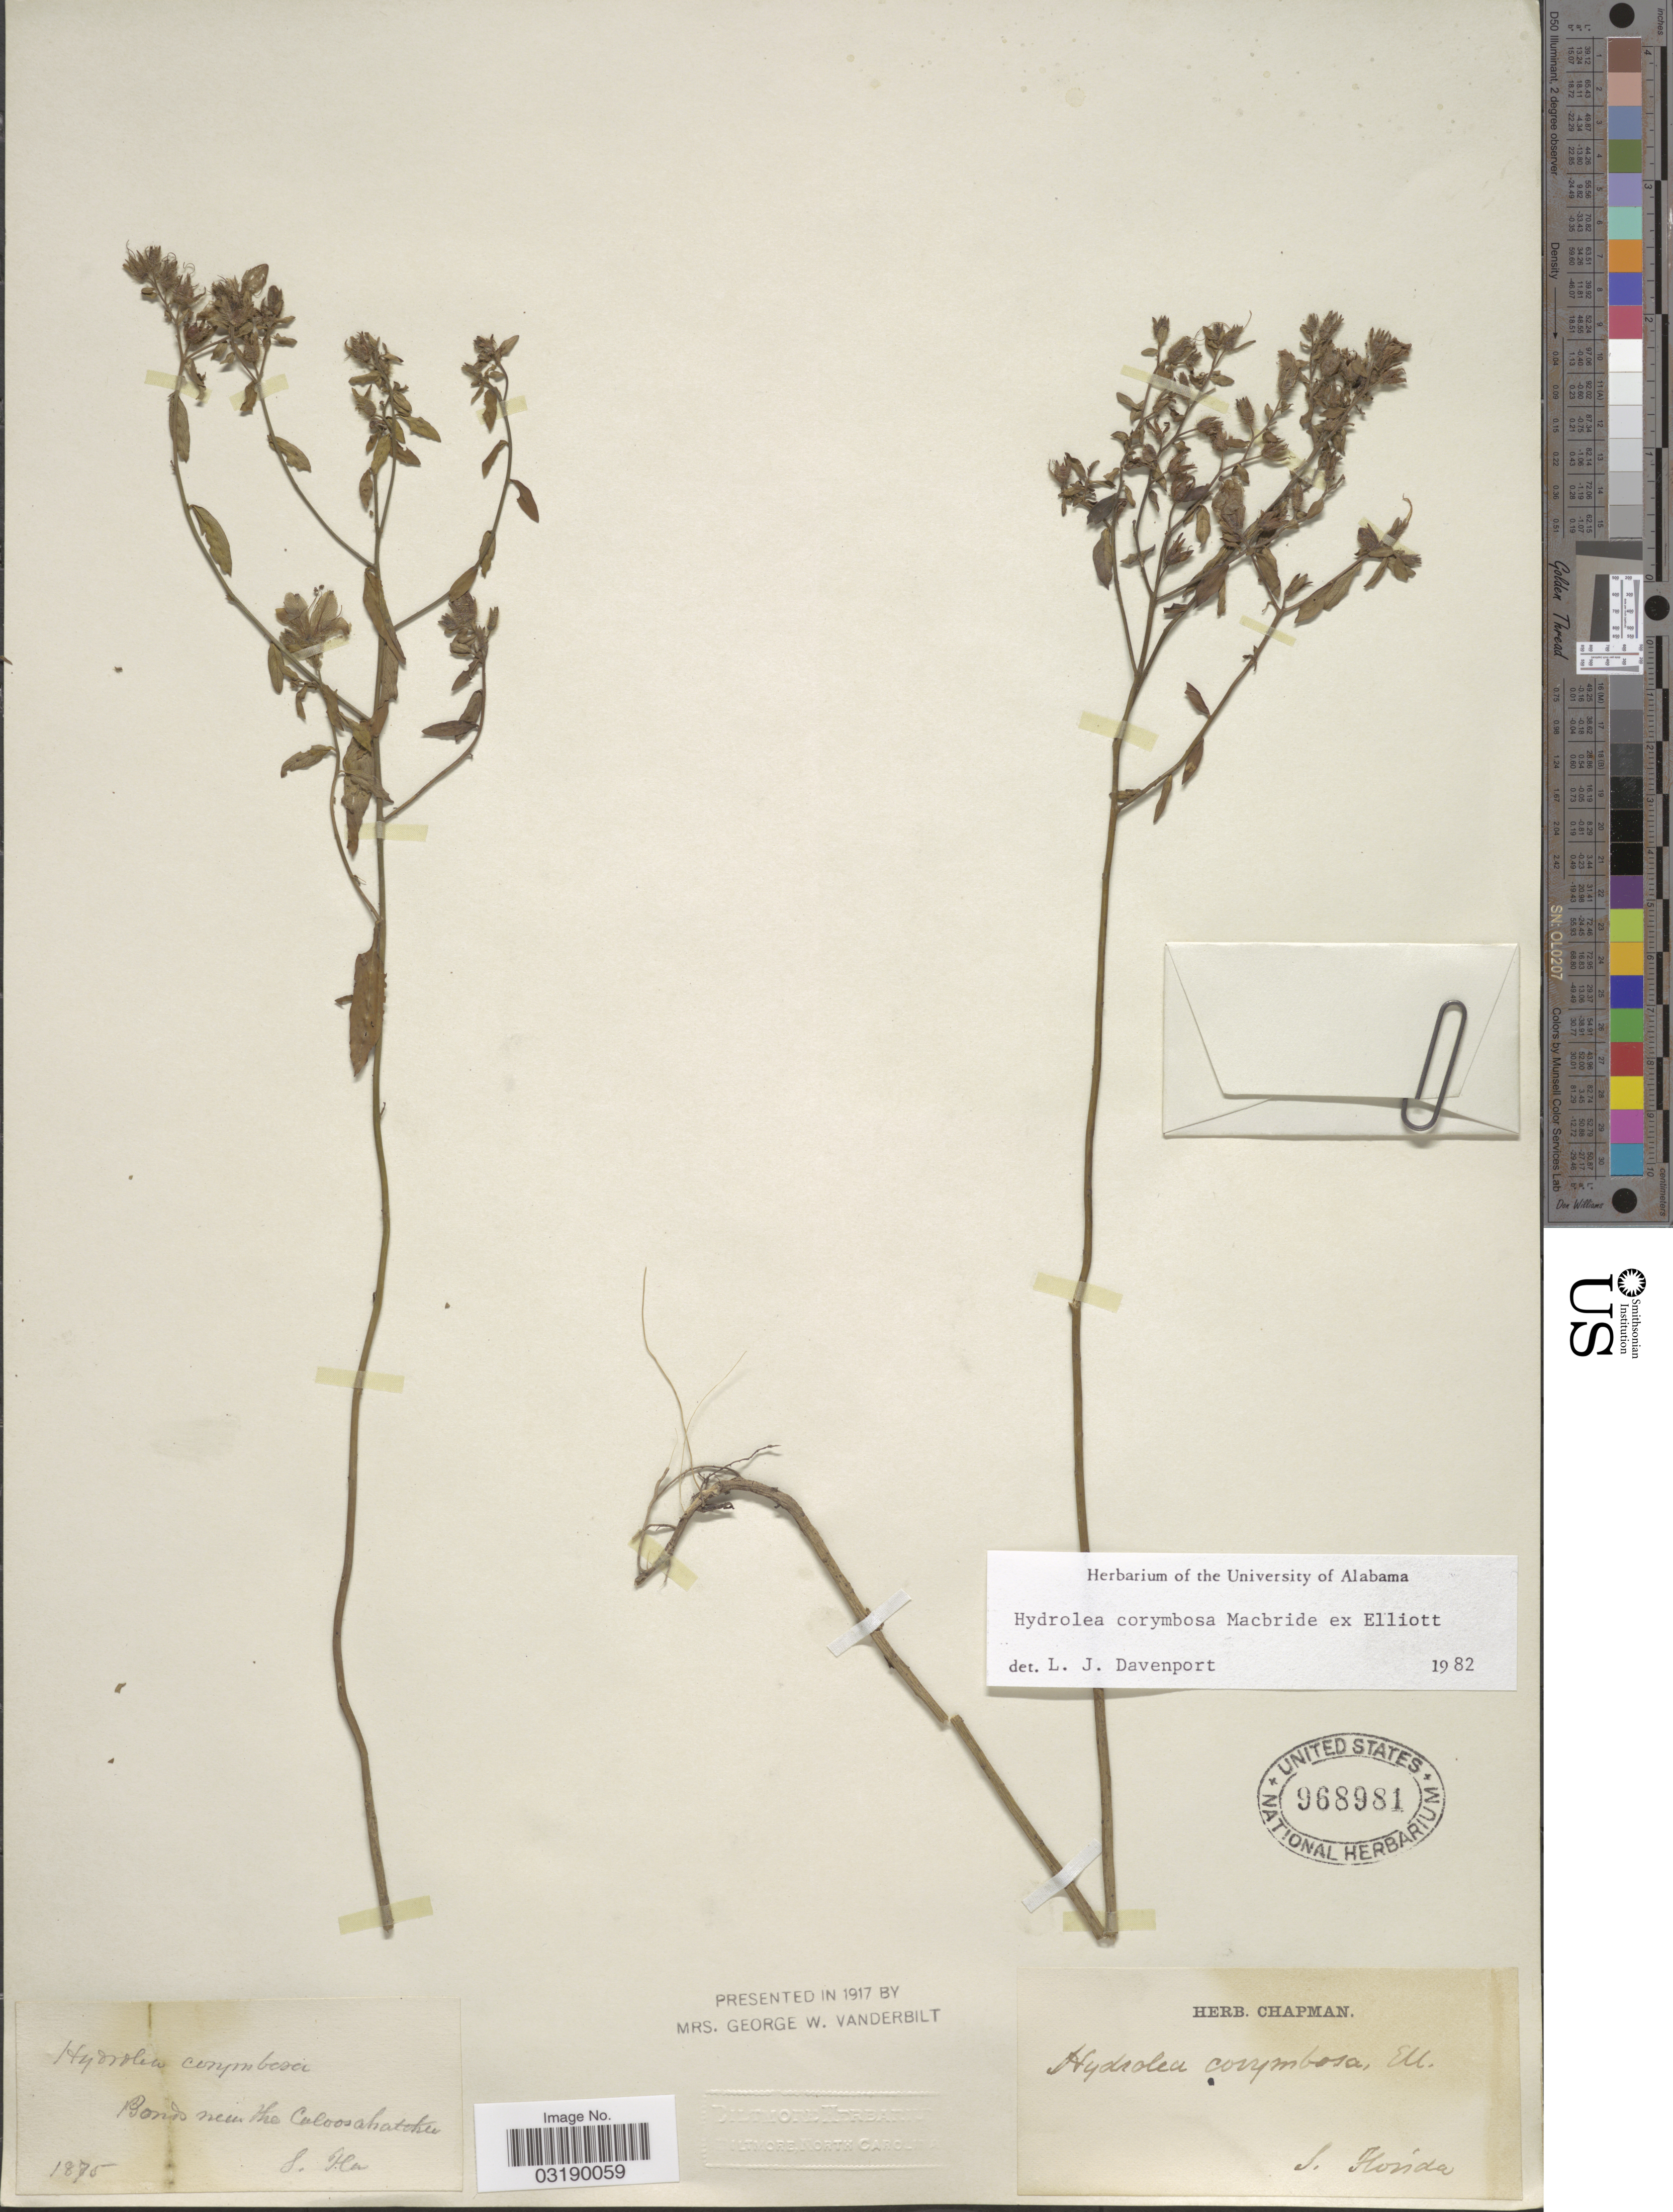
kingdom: Plantae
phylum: Tracheophyta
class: Magnoliopsida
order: Solanales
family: Hydroleaceae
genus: Hydrolea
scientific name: Hydrolea corymbosa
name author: J. Macbr. ex Elliott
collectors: ex herb. Chapman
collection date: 1875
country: United States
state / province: Florida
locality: Ponds near the Caloosahatchee. S. Florida.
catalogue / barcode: US 968981